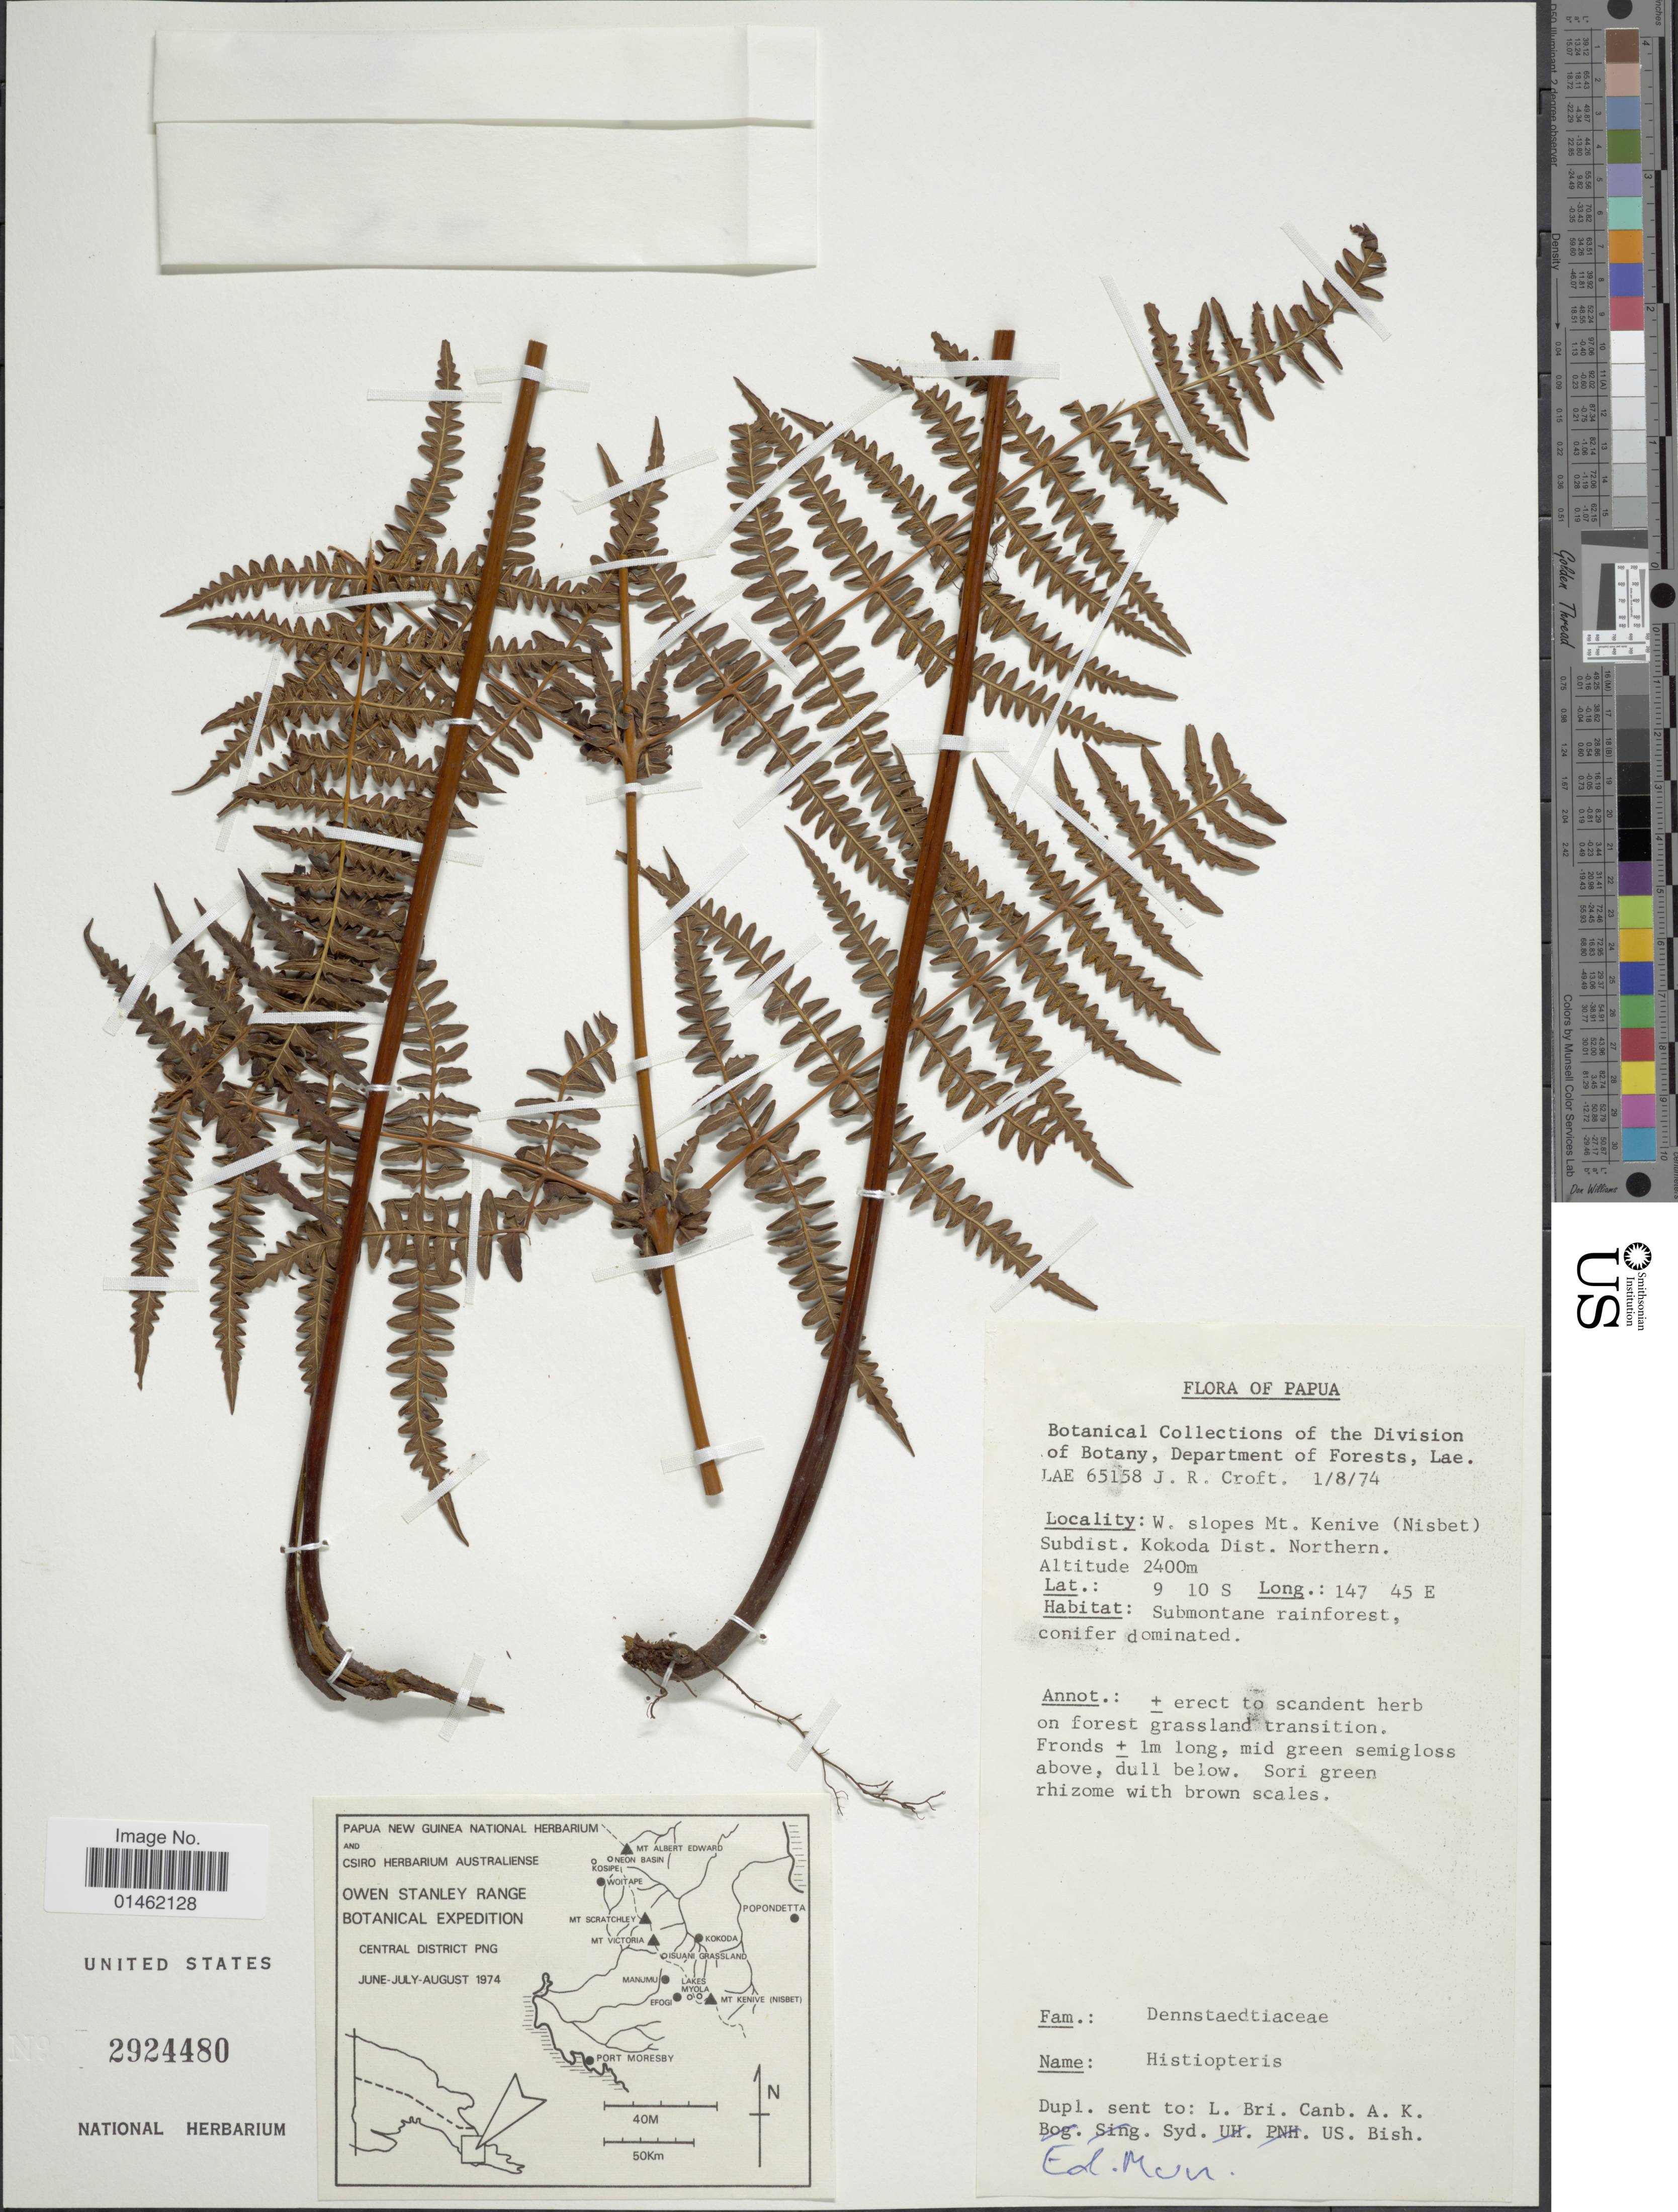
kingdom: Plantae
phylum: Tracheophyta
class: Polypodiopsida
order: Polypodiales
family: Dennstaedtiaceae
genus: Histiopteris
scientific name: Histiopteris sp.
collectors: J. R. Croft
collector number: LAE 65158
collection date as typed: Transcribed d/m/y: 1/8/74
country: Papua New Guinea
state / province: Northern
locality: W. slope Mt. Kenive(Nisbet) Subdist. Kokoka Dist. Northern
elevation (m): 2400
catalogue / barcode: US 2924480